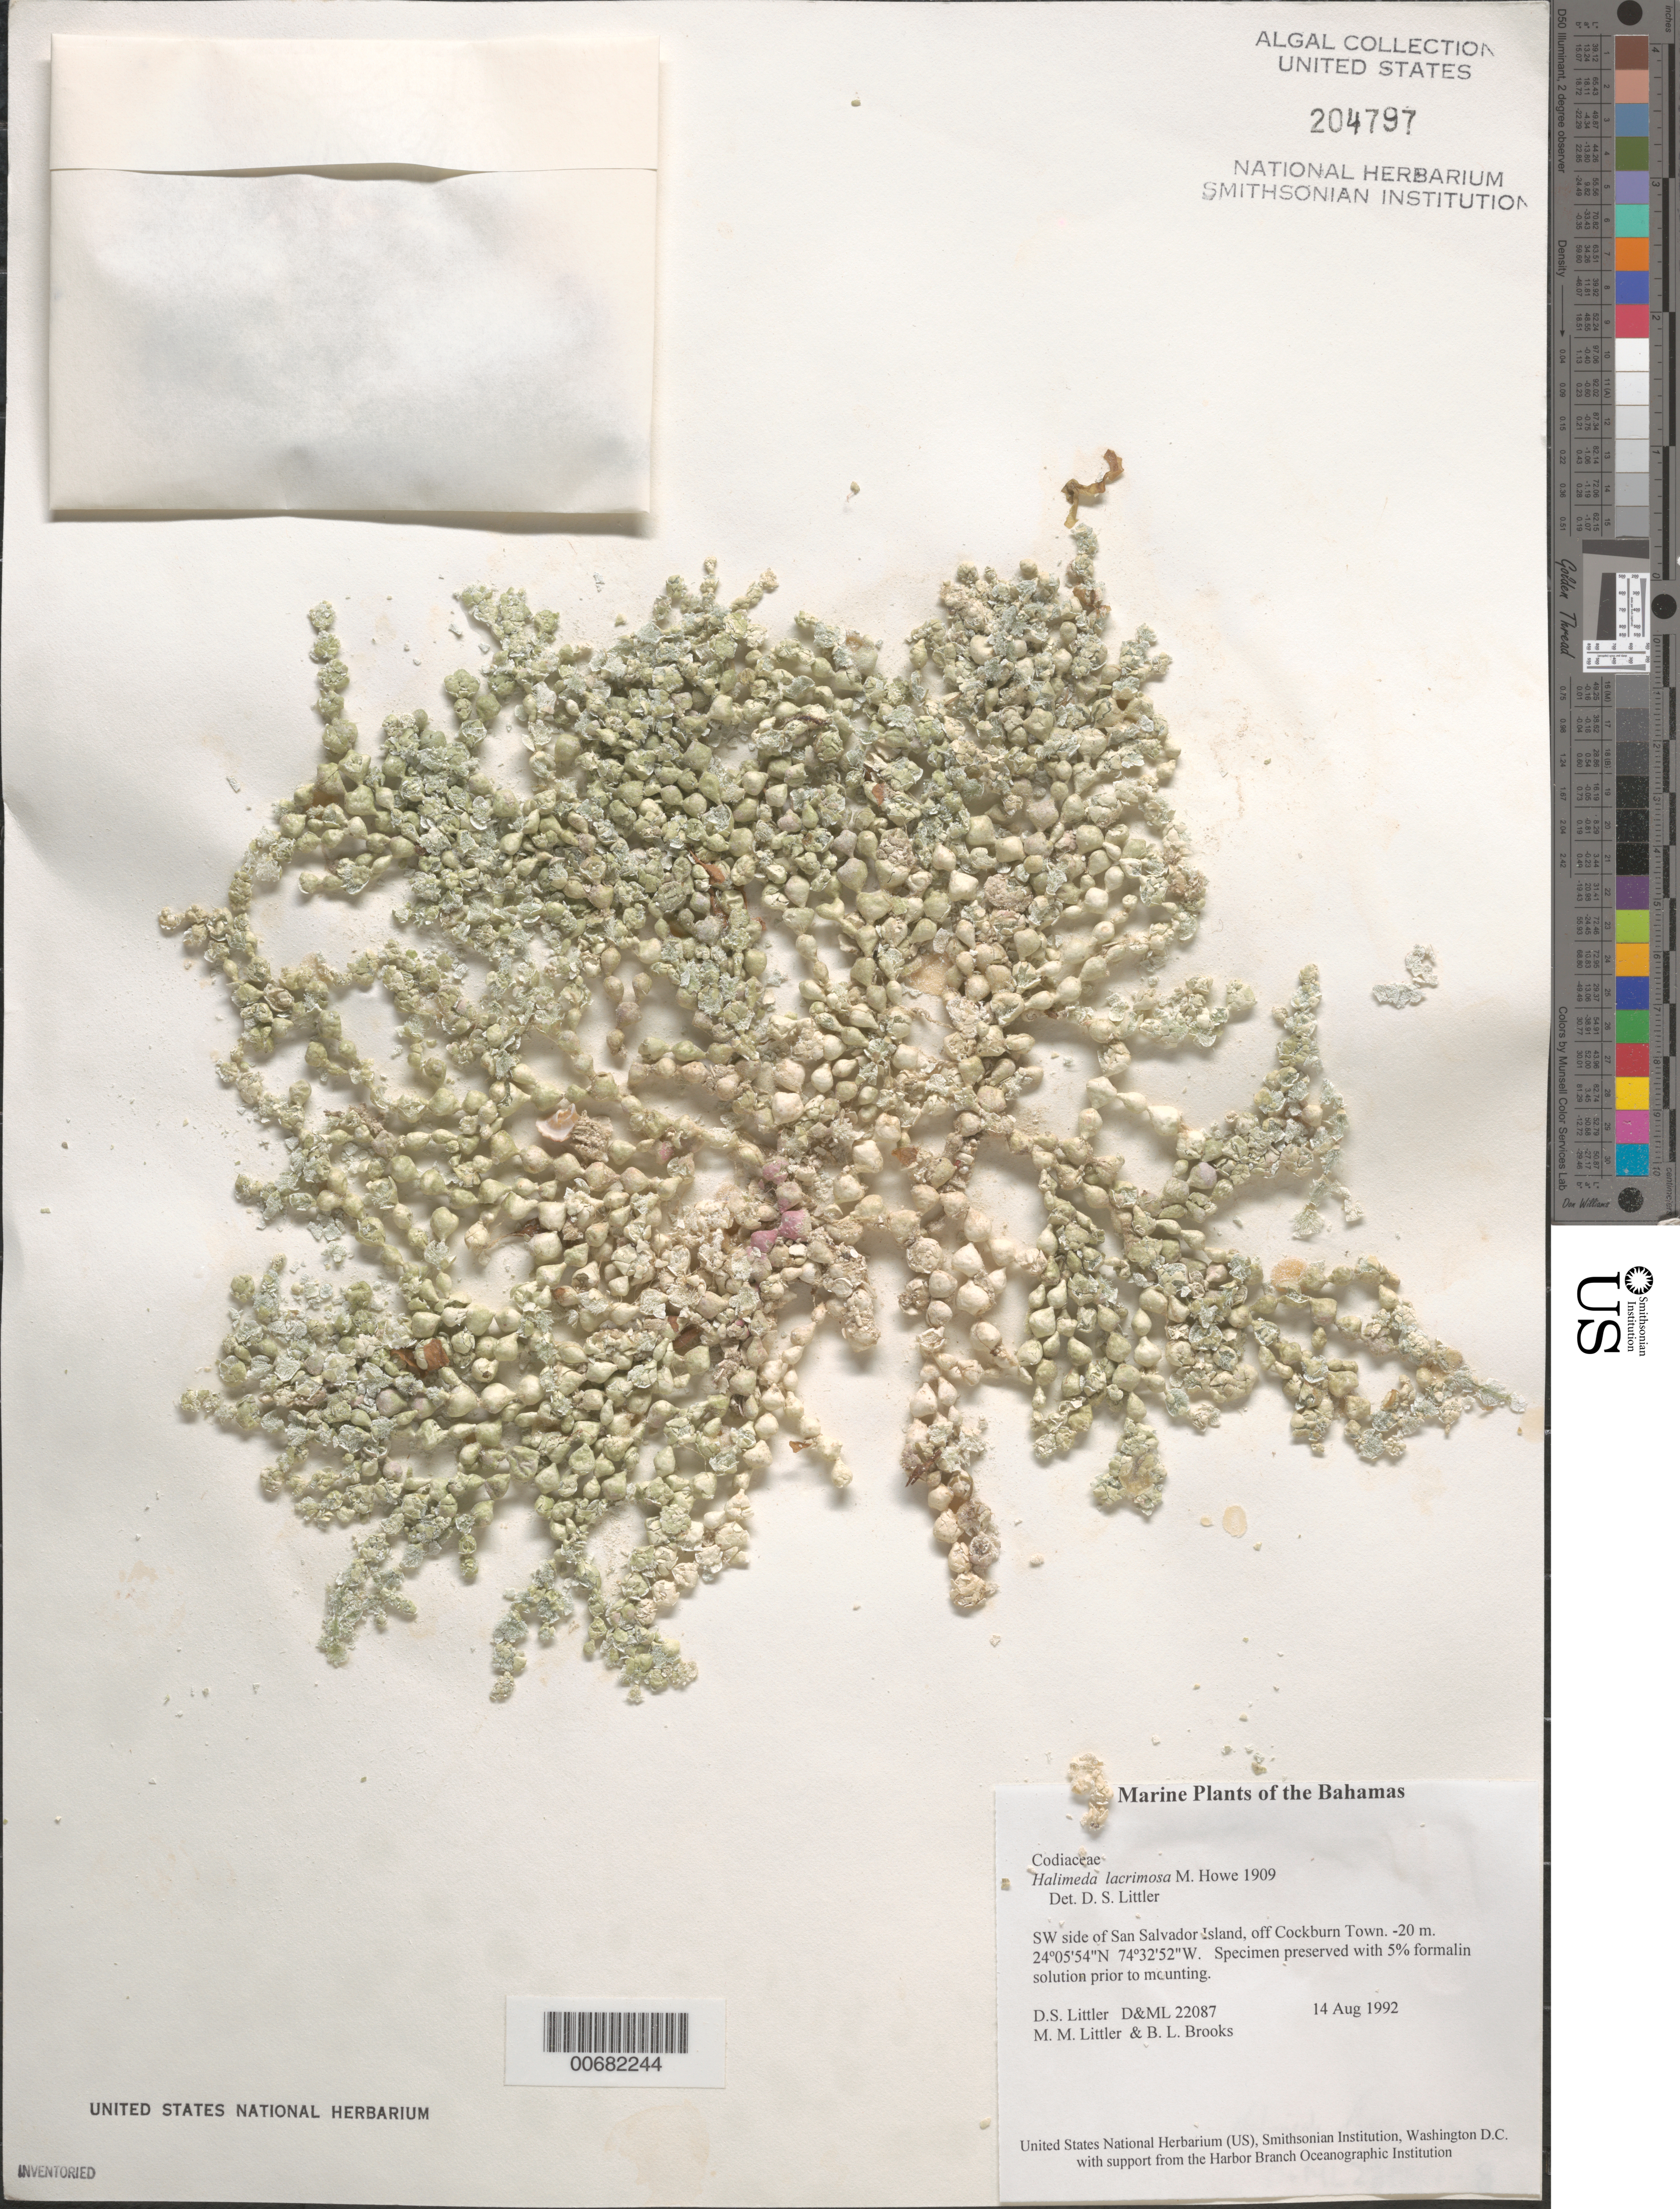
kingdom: Plantae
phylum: Chlorophyta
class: Ulvophyceae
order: Bryopsidales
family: Halimedaceae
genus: Halimeda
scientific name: Halimeda lacrimosa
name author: M. Howe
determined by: Littler, D. S.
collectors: D. S. Littler, M. M. Littler & B. Brooks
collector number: D&ML 22087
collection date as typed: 14 Aug 1992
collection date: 1992-08-14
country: Bahamas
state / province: San Salvador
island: San Salvador Island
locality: Off Cockburn Town, southwest side of island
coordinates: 24 05' 54" N, 74 32' 52" W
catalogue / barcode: US 204797